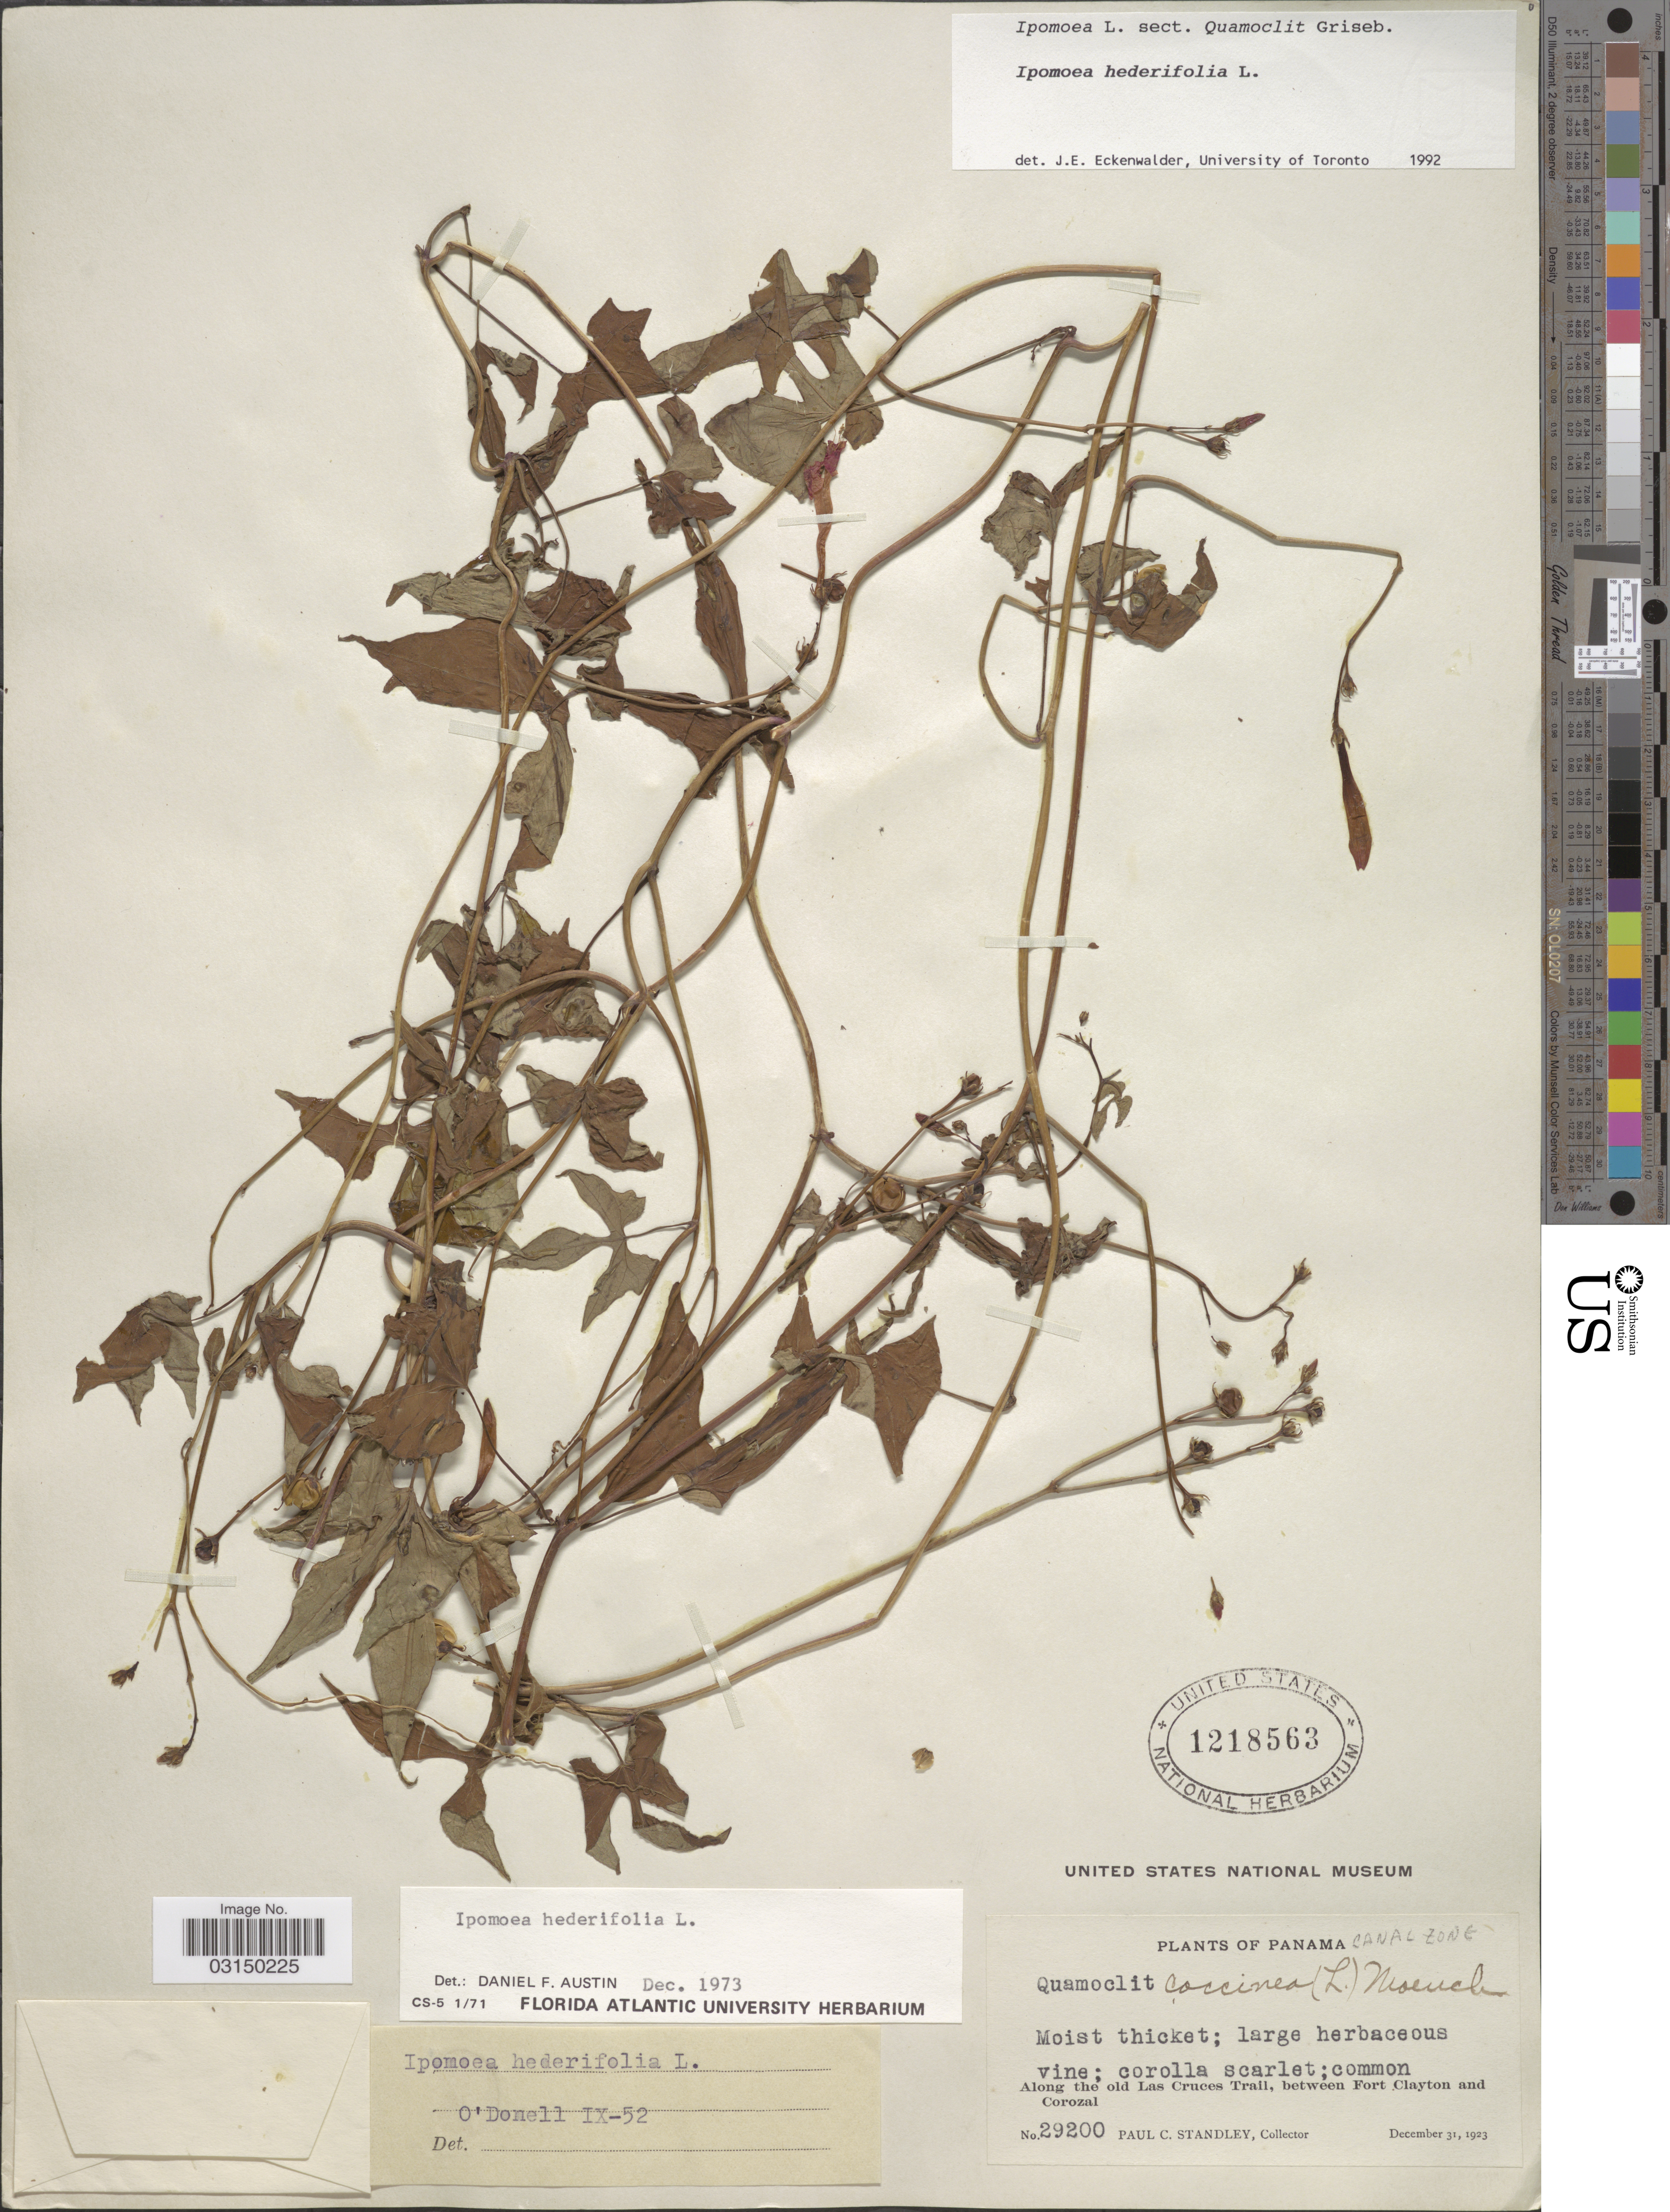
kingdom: Plantae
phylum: Tracheophyta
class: Magnoliopsida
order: Solanales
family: Convolvulaceae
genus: Ipomoea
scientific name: Ipomoea hederifolia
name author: L.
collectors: P. C. Standley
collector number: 29200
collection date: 1923-12-31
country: Panama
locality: Along the old Las Cruces Trail, between Fort Clayton and Corozal.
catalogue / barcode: US 1218563